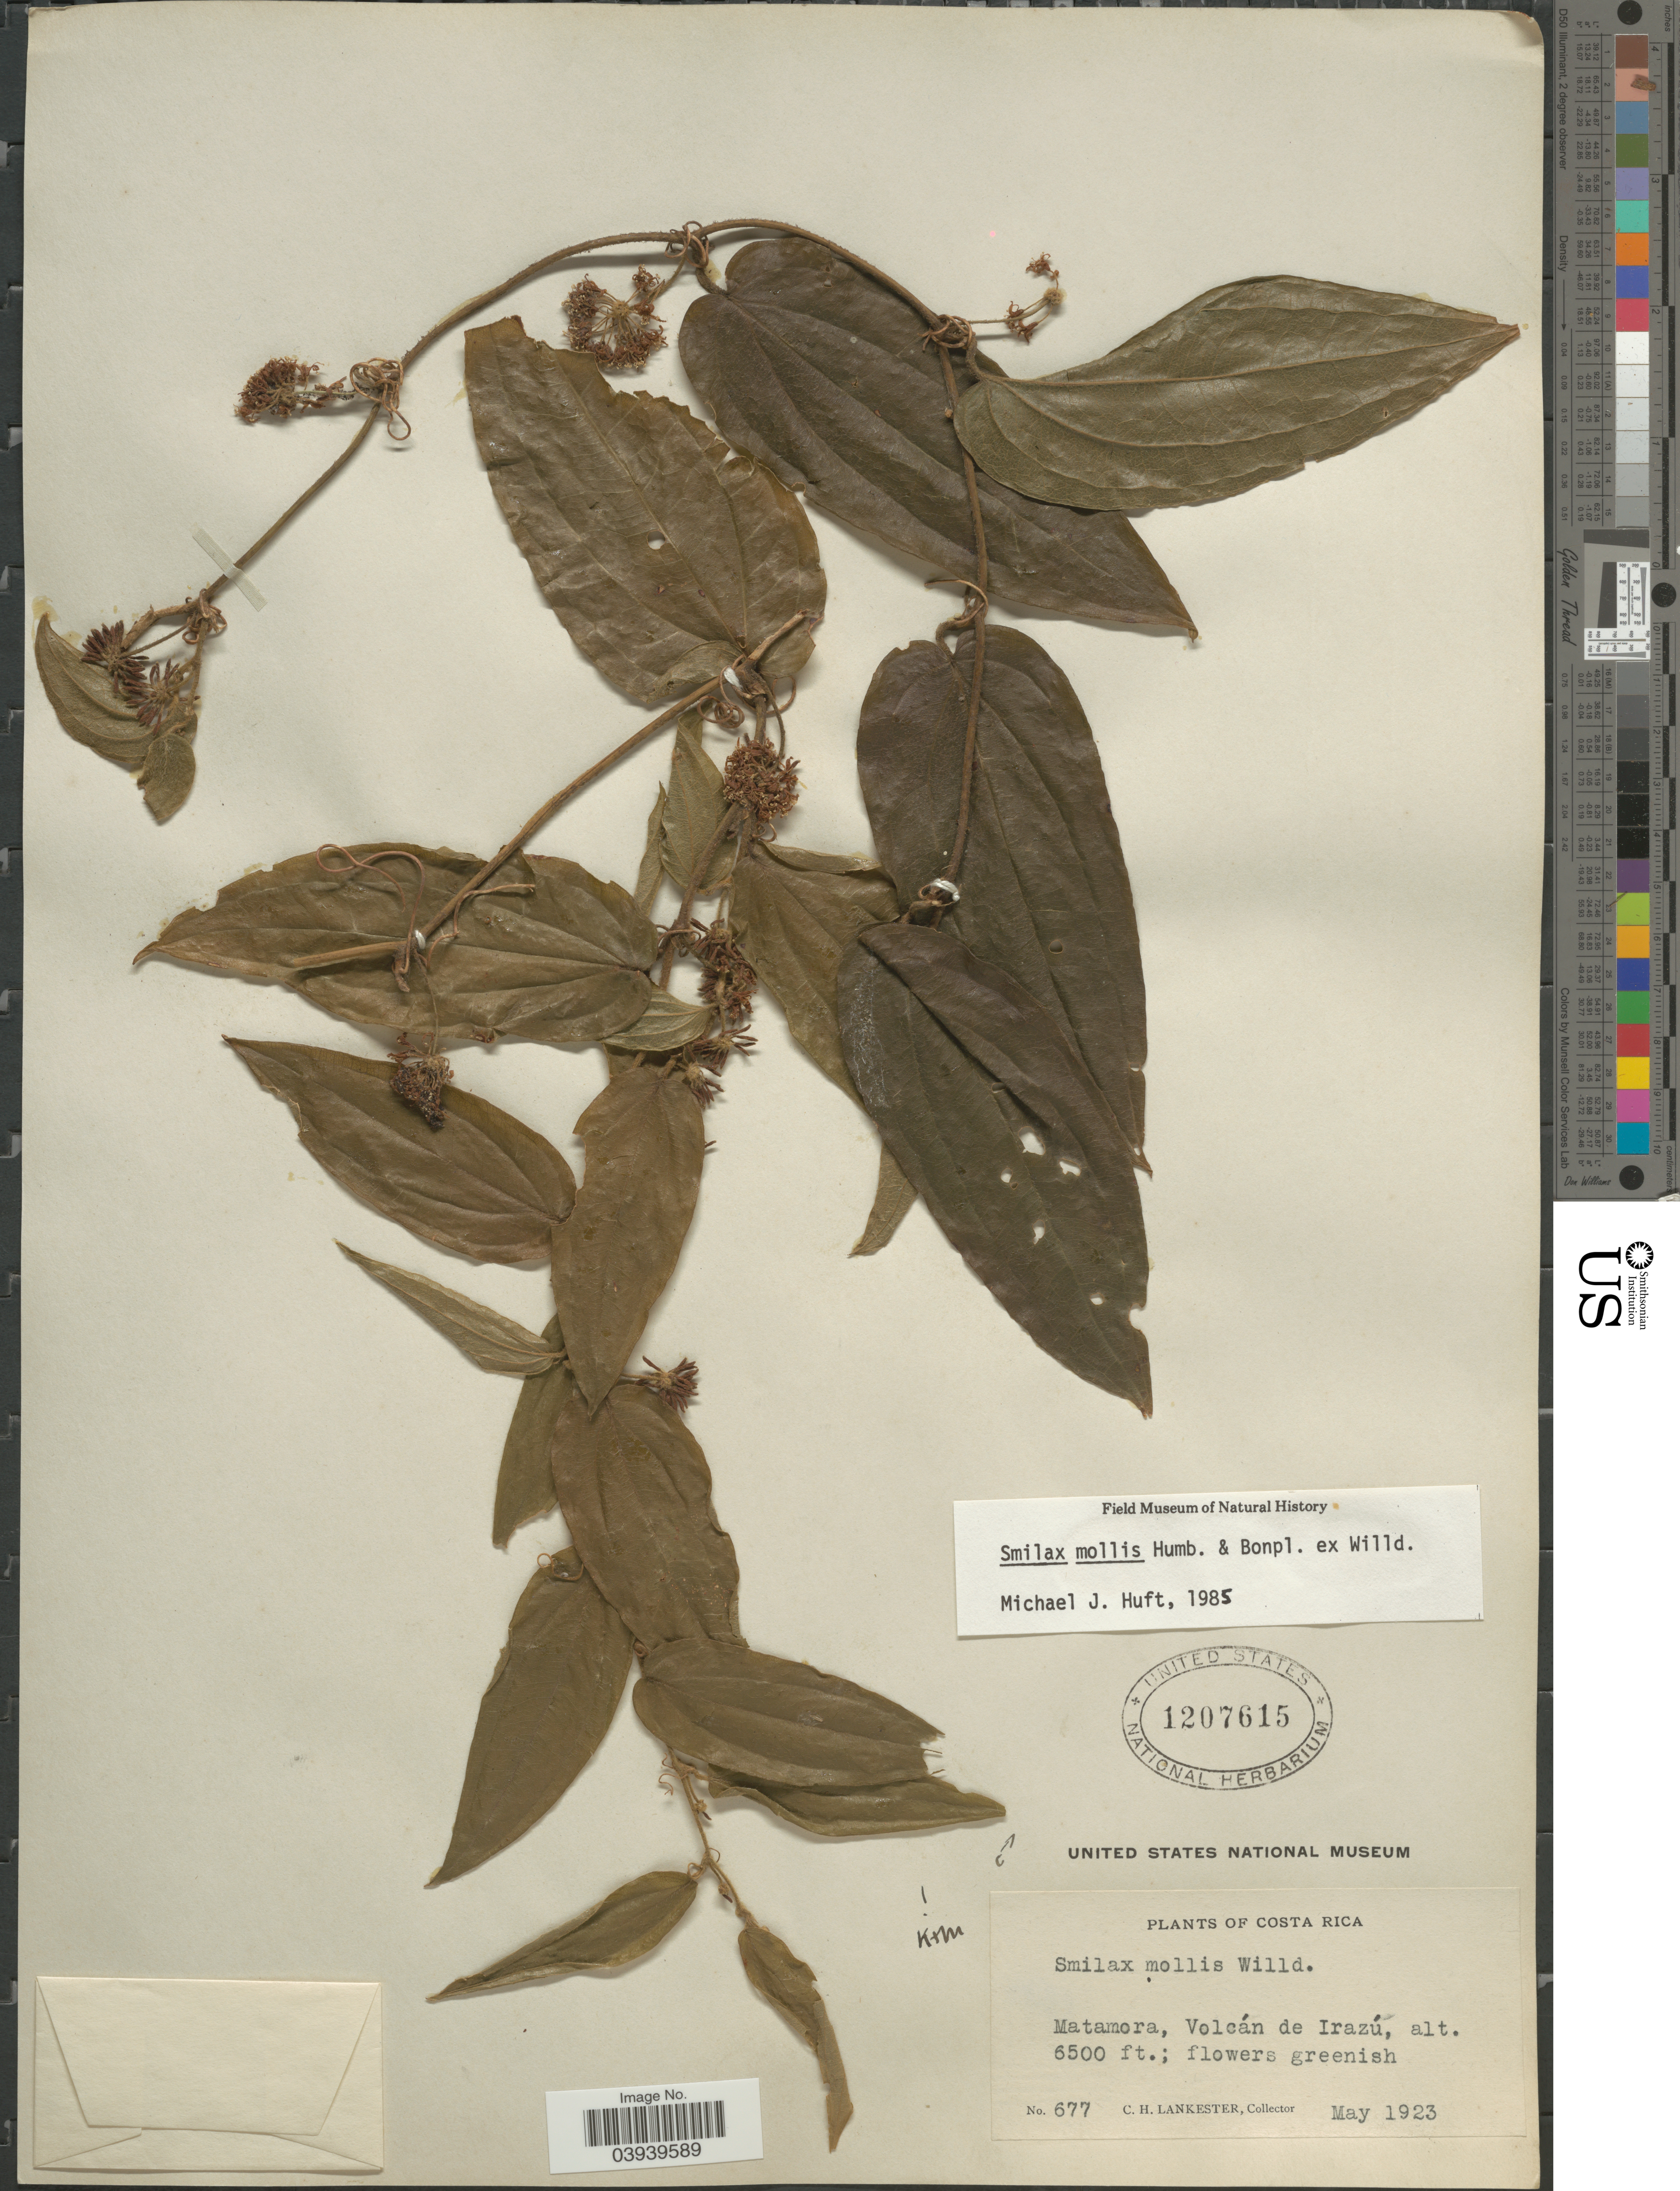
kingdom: Plantae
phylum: Tracheophyta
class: Liliopsida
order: Liliales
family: Smilacaceae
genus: Smilax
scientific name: Smilax mollis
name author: Humb. & Bonpl. ex Willd.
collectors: C. H. Lankester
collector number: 677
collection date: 1923-05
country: Costa Rica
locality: Matamora, Volcán de Irazú.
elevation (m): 1981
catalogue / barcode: US 1207615